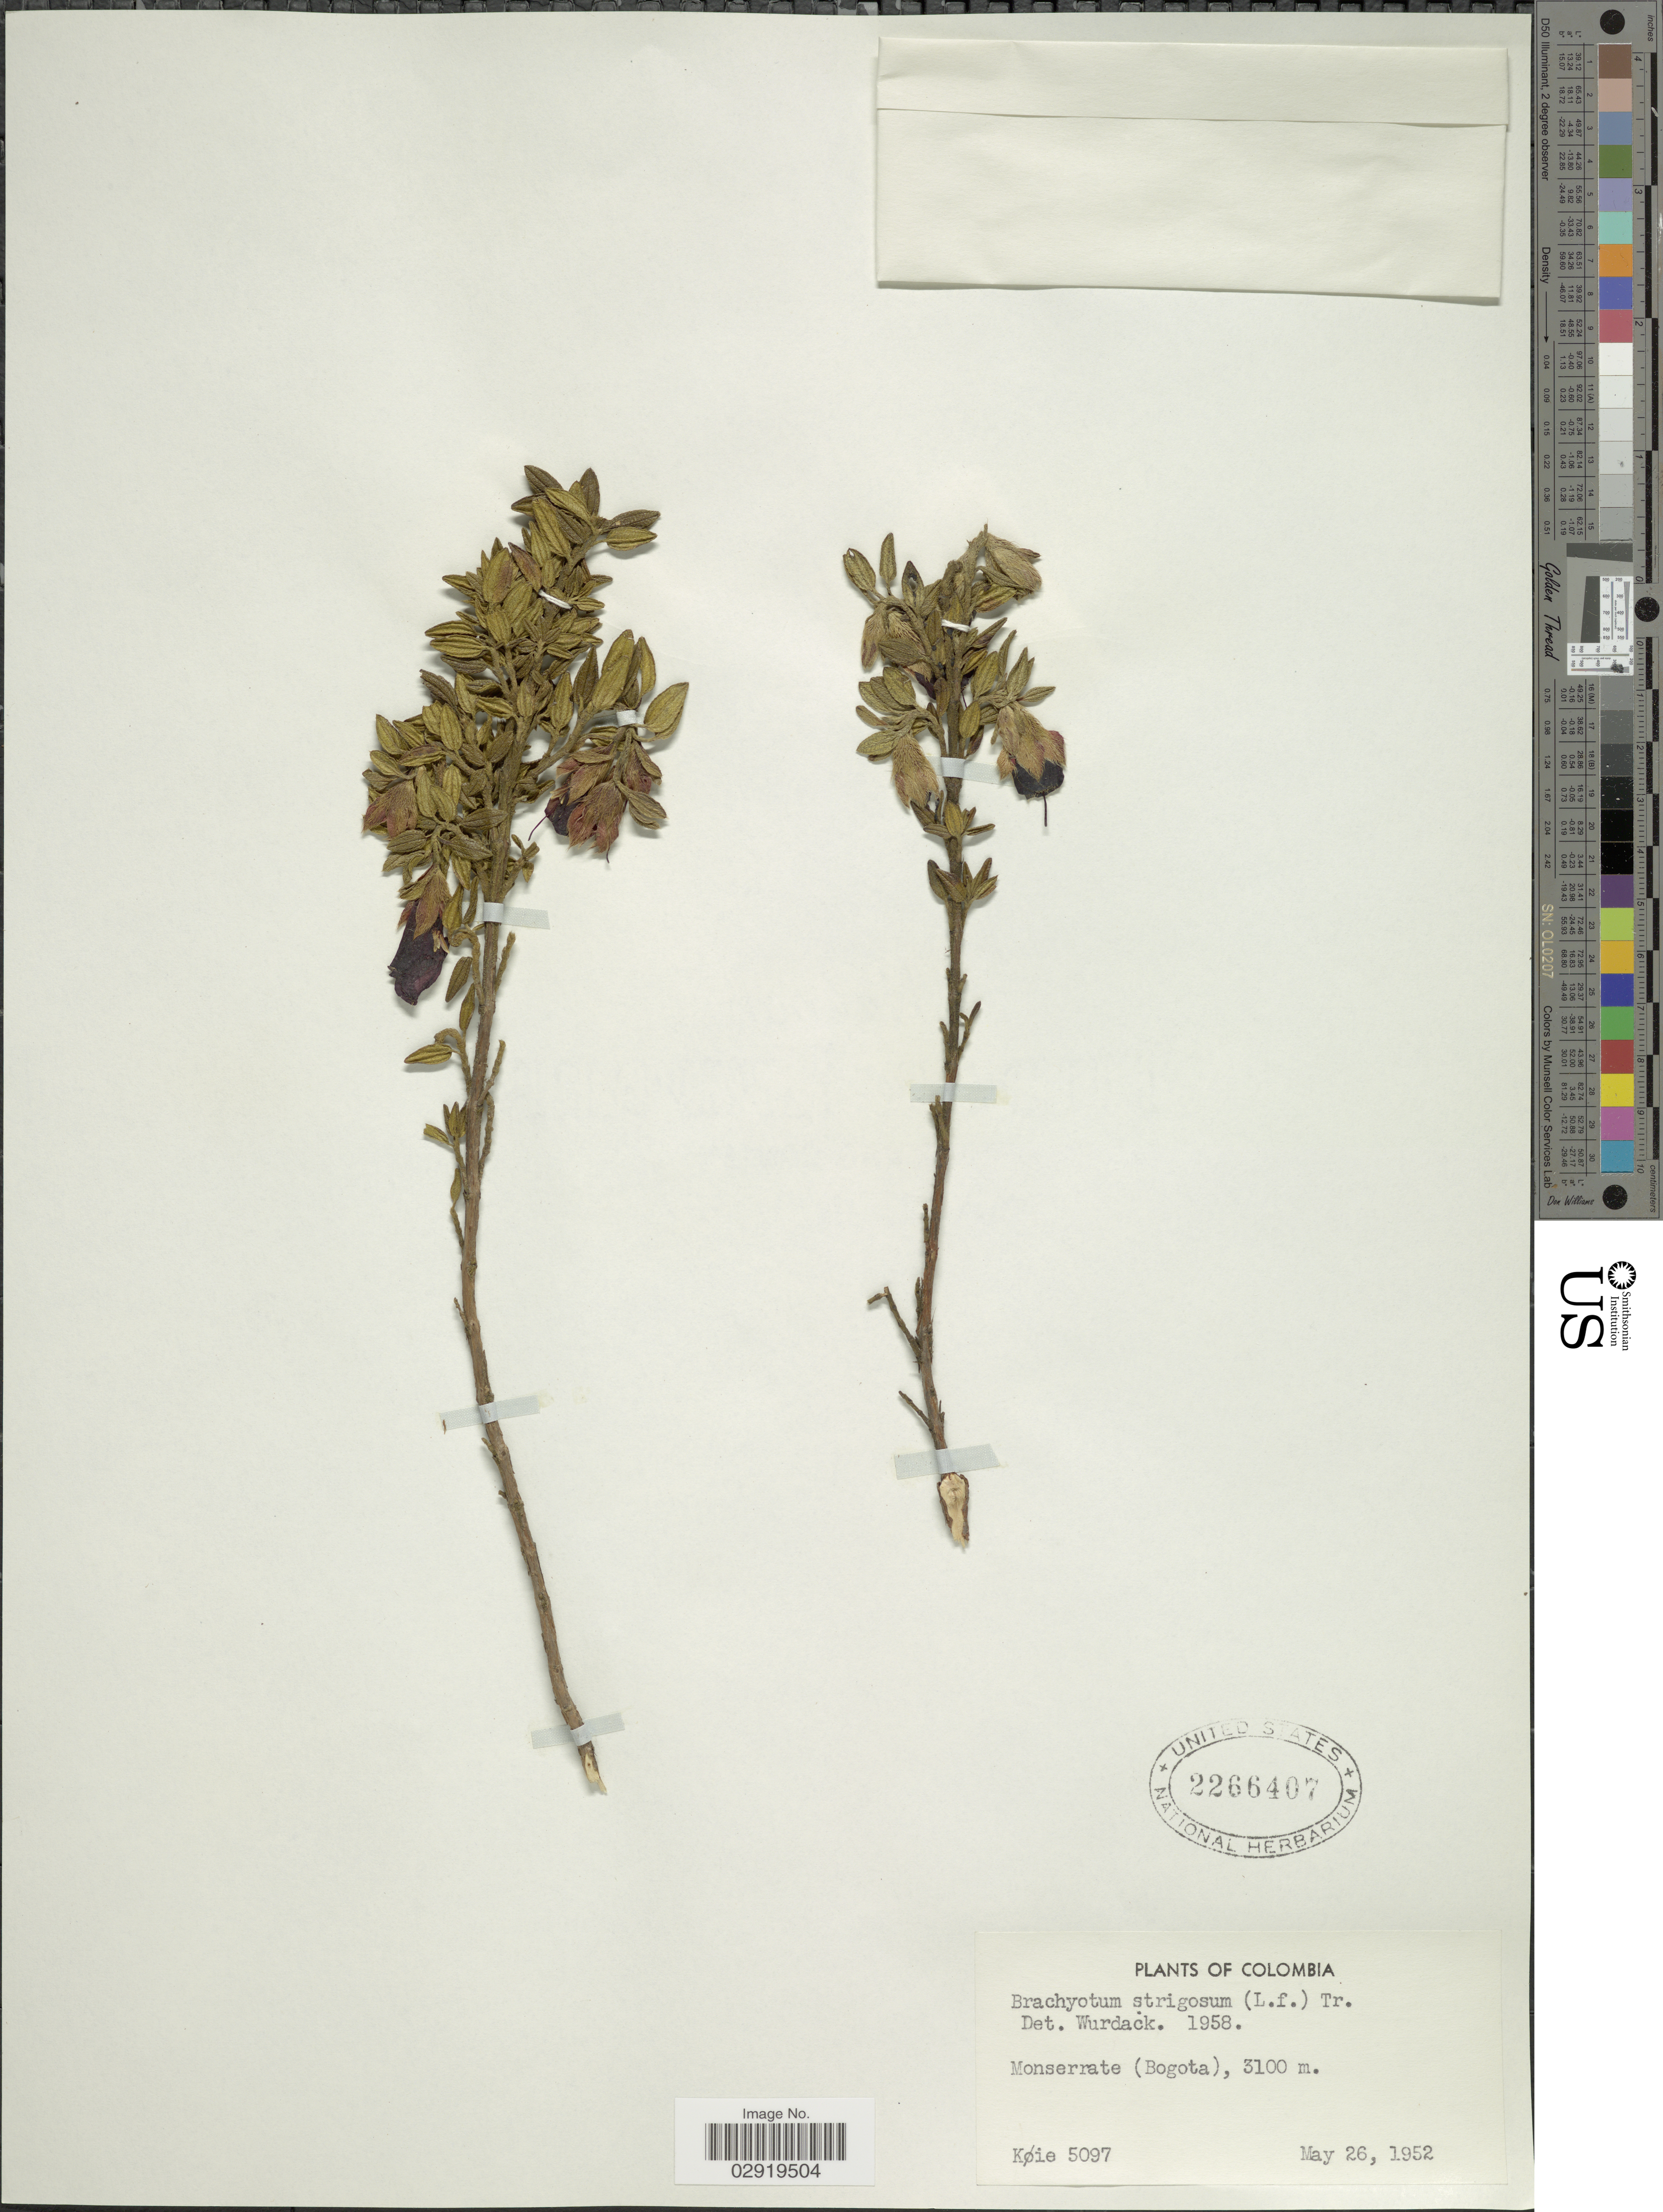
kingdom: Plantae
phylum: Tracheophyta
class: Magnoliopsida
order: Myrtales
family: Melastomataceae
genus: Brachyotum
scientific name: Brachyotum strigosum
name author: (L. f.) Triana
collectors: Køie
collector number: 5097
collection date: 1952-05-26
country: Colombia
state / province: Bogota D.C.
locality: Monserrate (Bogota).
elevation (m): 3100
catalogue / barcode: US 2266407